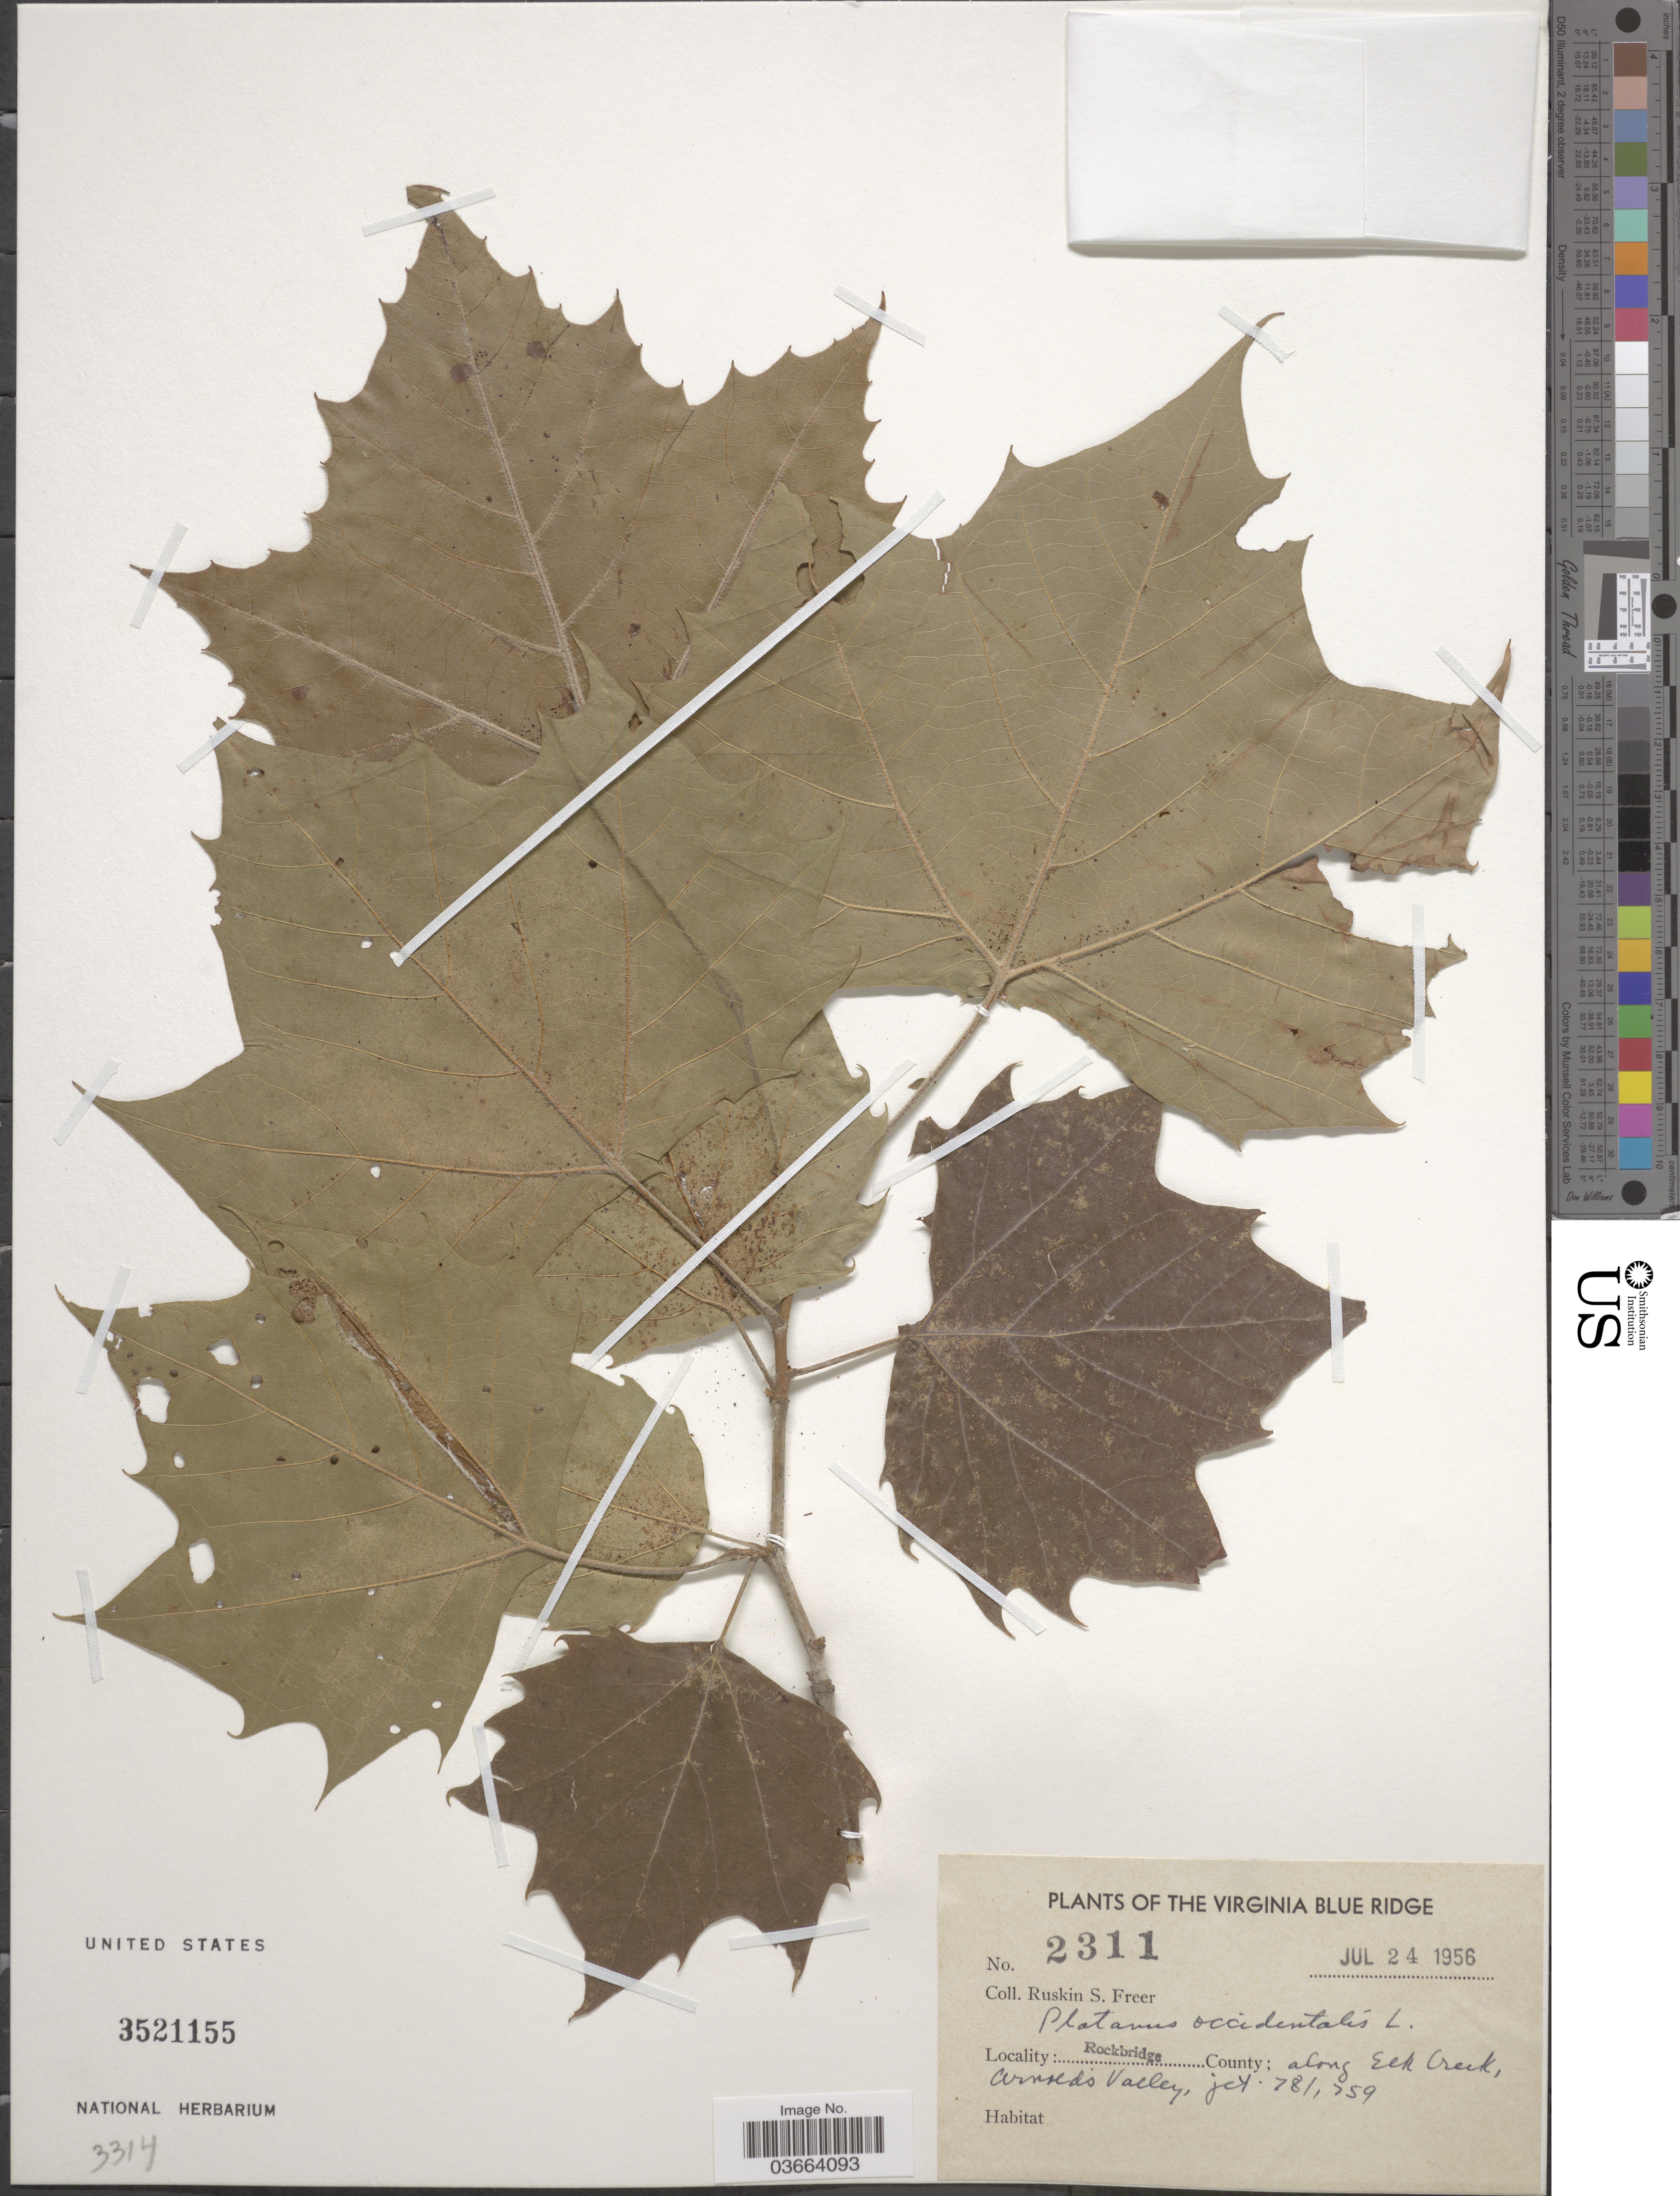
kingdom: Plantae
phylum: Tracheophyta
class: Magnoliopsida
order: Proteales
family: Platanaceae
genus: Platanus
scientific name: Platanus occidentalis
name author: L.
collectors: R. Freer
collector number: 2311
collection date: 1956-07-24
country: United States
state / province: Virginia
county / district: Rockbridge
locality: The Virginia Blue Ridge. Rockbridge County; along Eek* Creek, Arnseds* Valley, jct. 781,759.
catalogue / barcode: US 3521155